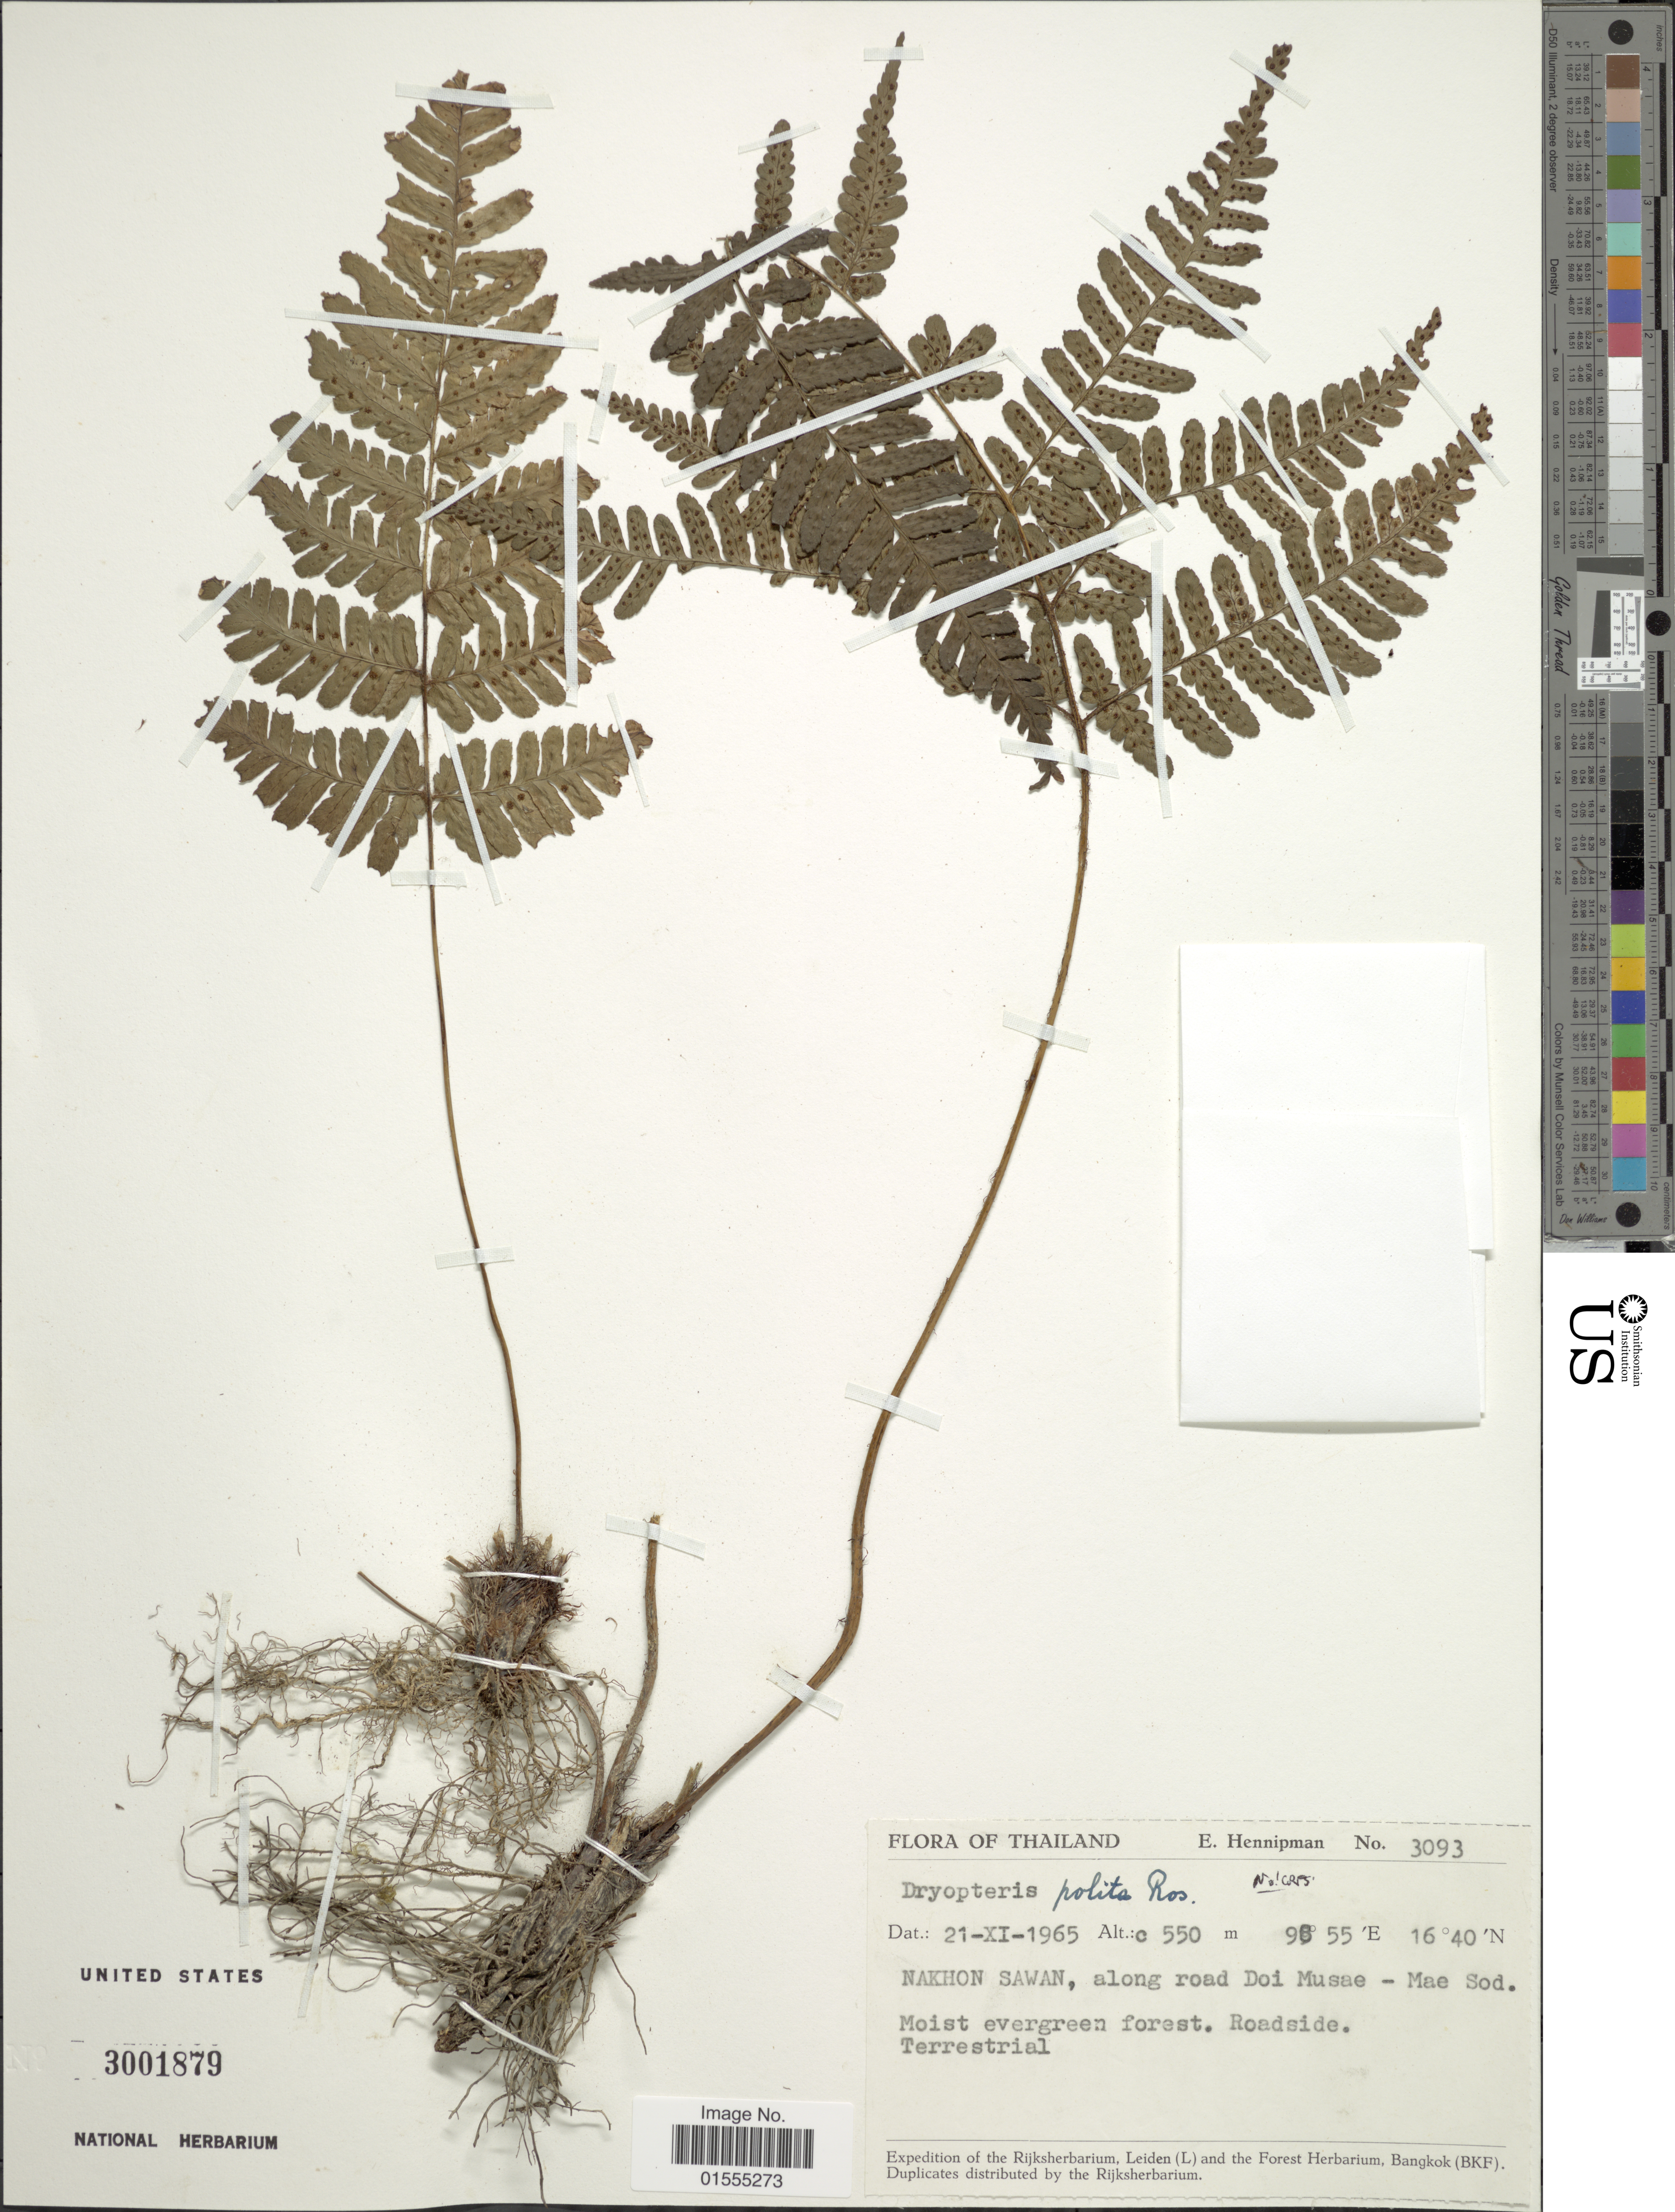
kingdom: Plantae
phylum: Tracheophyta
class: Polypodiopsida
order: Polypodiales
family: Dryopteridaceae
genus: Dryopteris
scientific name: Dryopteris sp.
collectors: E. Hennipman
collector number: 3093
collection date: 1965-11-21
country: Thailand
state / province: Nakhon Sawan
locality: Along road Doi Musae - Mae Sod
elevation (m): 550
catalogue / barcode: US 3001879